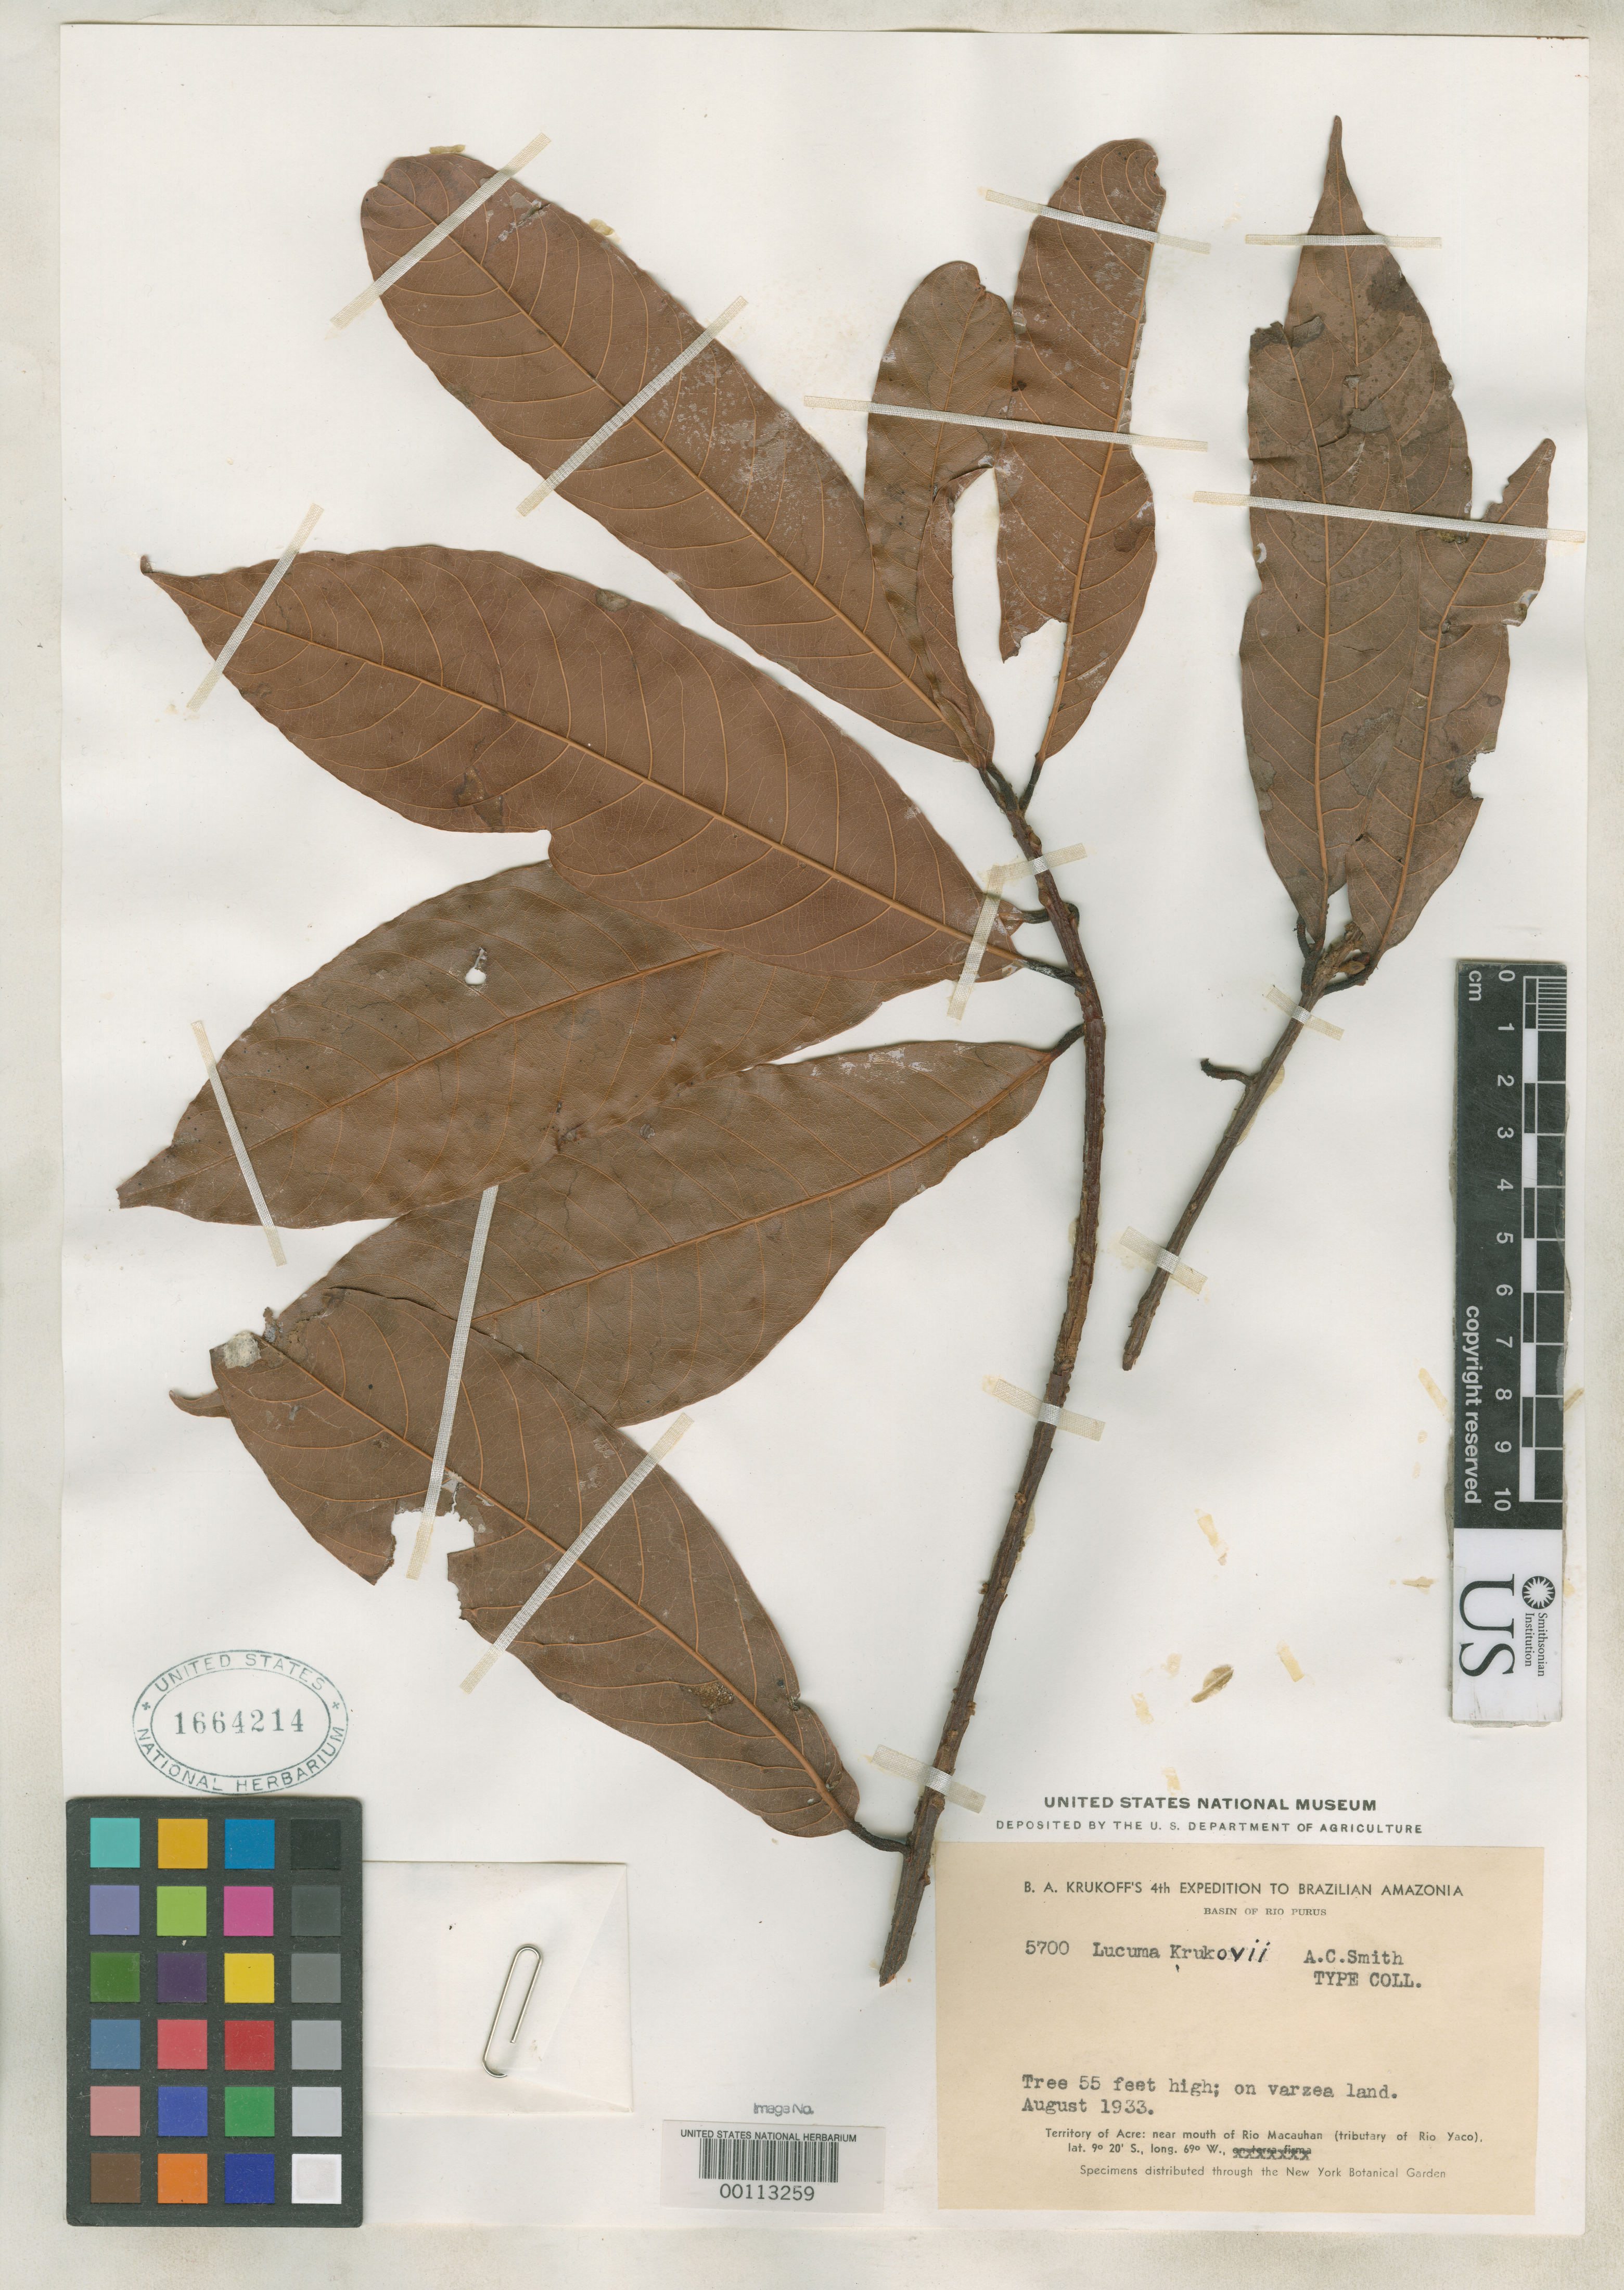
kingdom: Plantae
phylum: Tracheophyta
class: Magnoliopsida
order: Ericales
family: Sapotaceae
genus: Lucuma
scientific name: Lucuma krukovii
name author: A.C. Sm.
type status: Isotype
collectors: B. A. Krukoff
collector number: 5700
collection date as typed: Aug 1933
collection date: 1933-08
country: Brazil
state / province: Acre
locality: Near mouth of Rio Macauhan.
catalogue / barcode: US 1664214